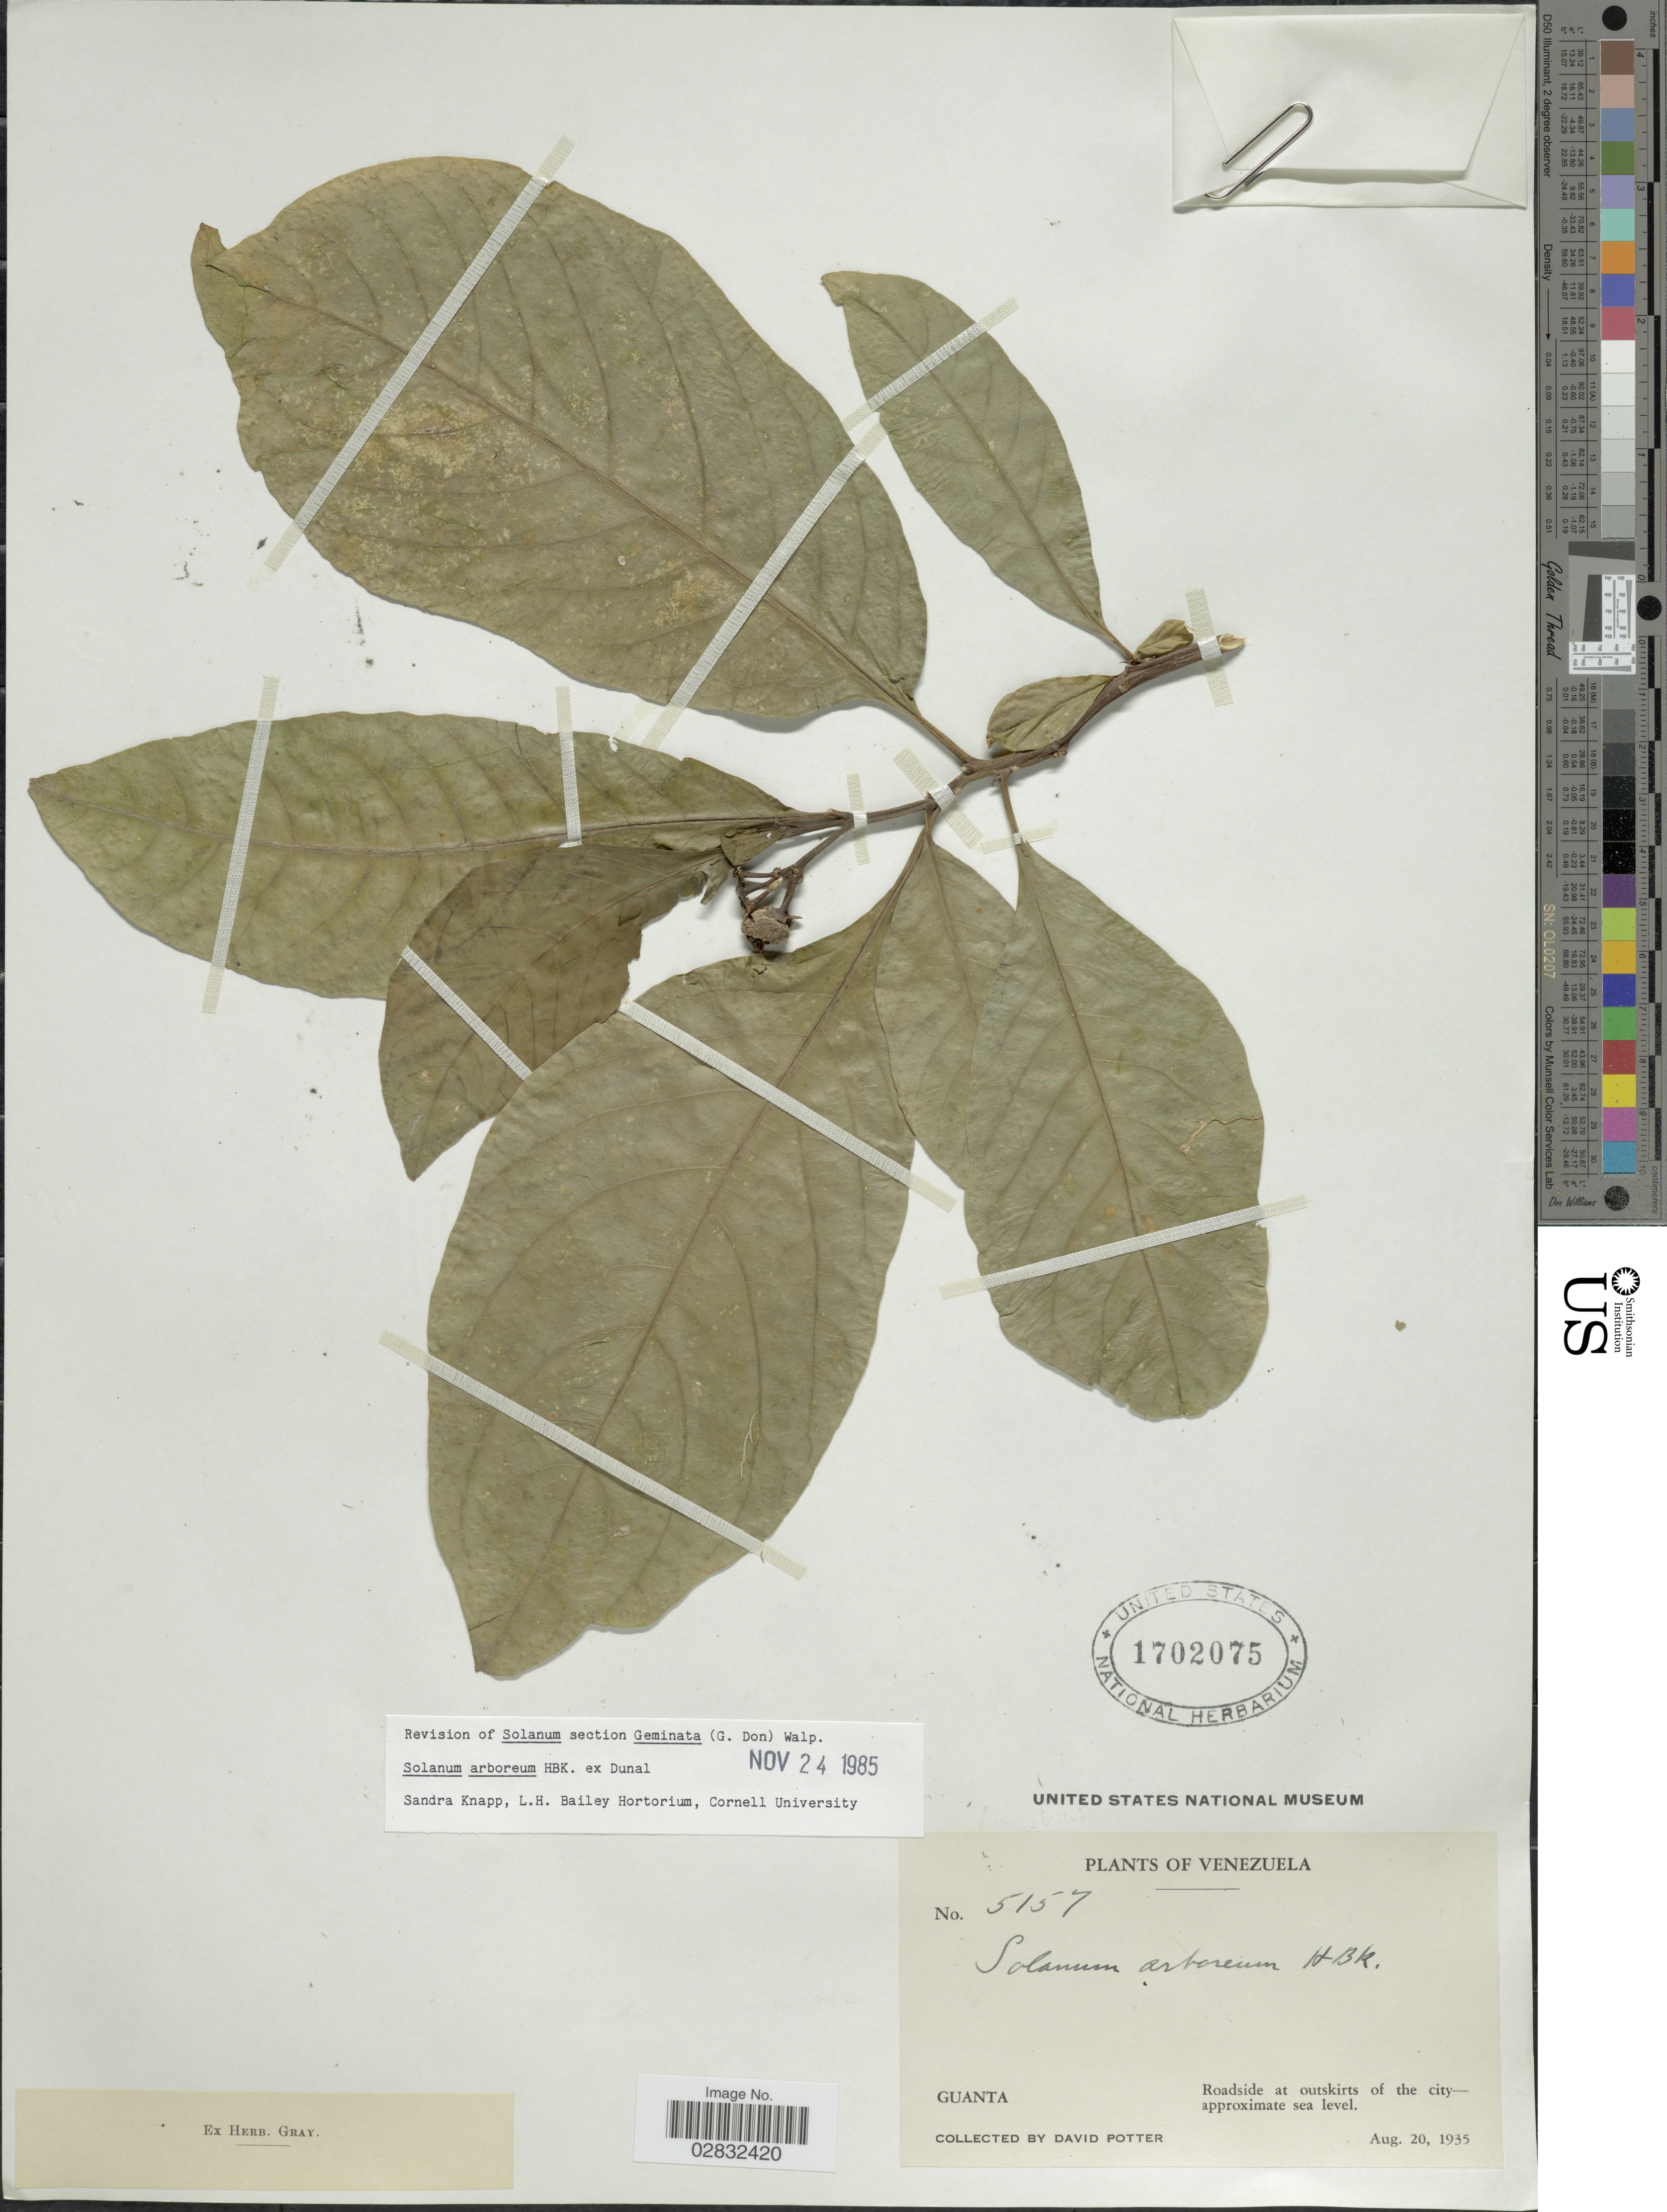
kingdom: Plantae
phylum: Tracheophyta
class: Magnoliopsida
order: Solanales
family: Solanaceae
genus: Solanum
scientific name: Solanum arboreum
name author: Dunal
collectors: D. Potter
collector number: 5157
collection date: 1935-08-20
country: Venezuela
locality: Guanta, Roadside at outskirts of the city.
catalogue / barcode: US 1702075